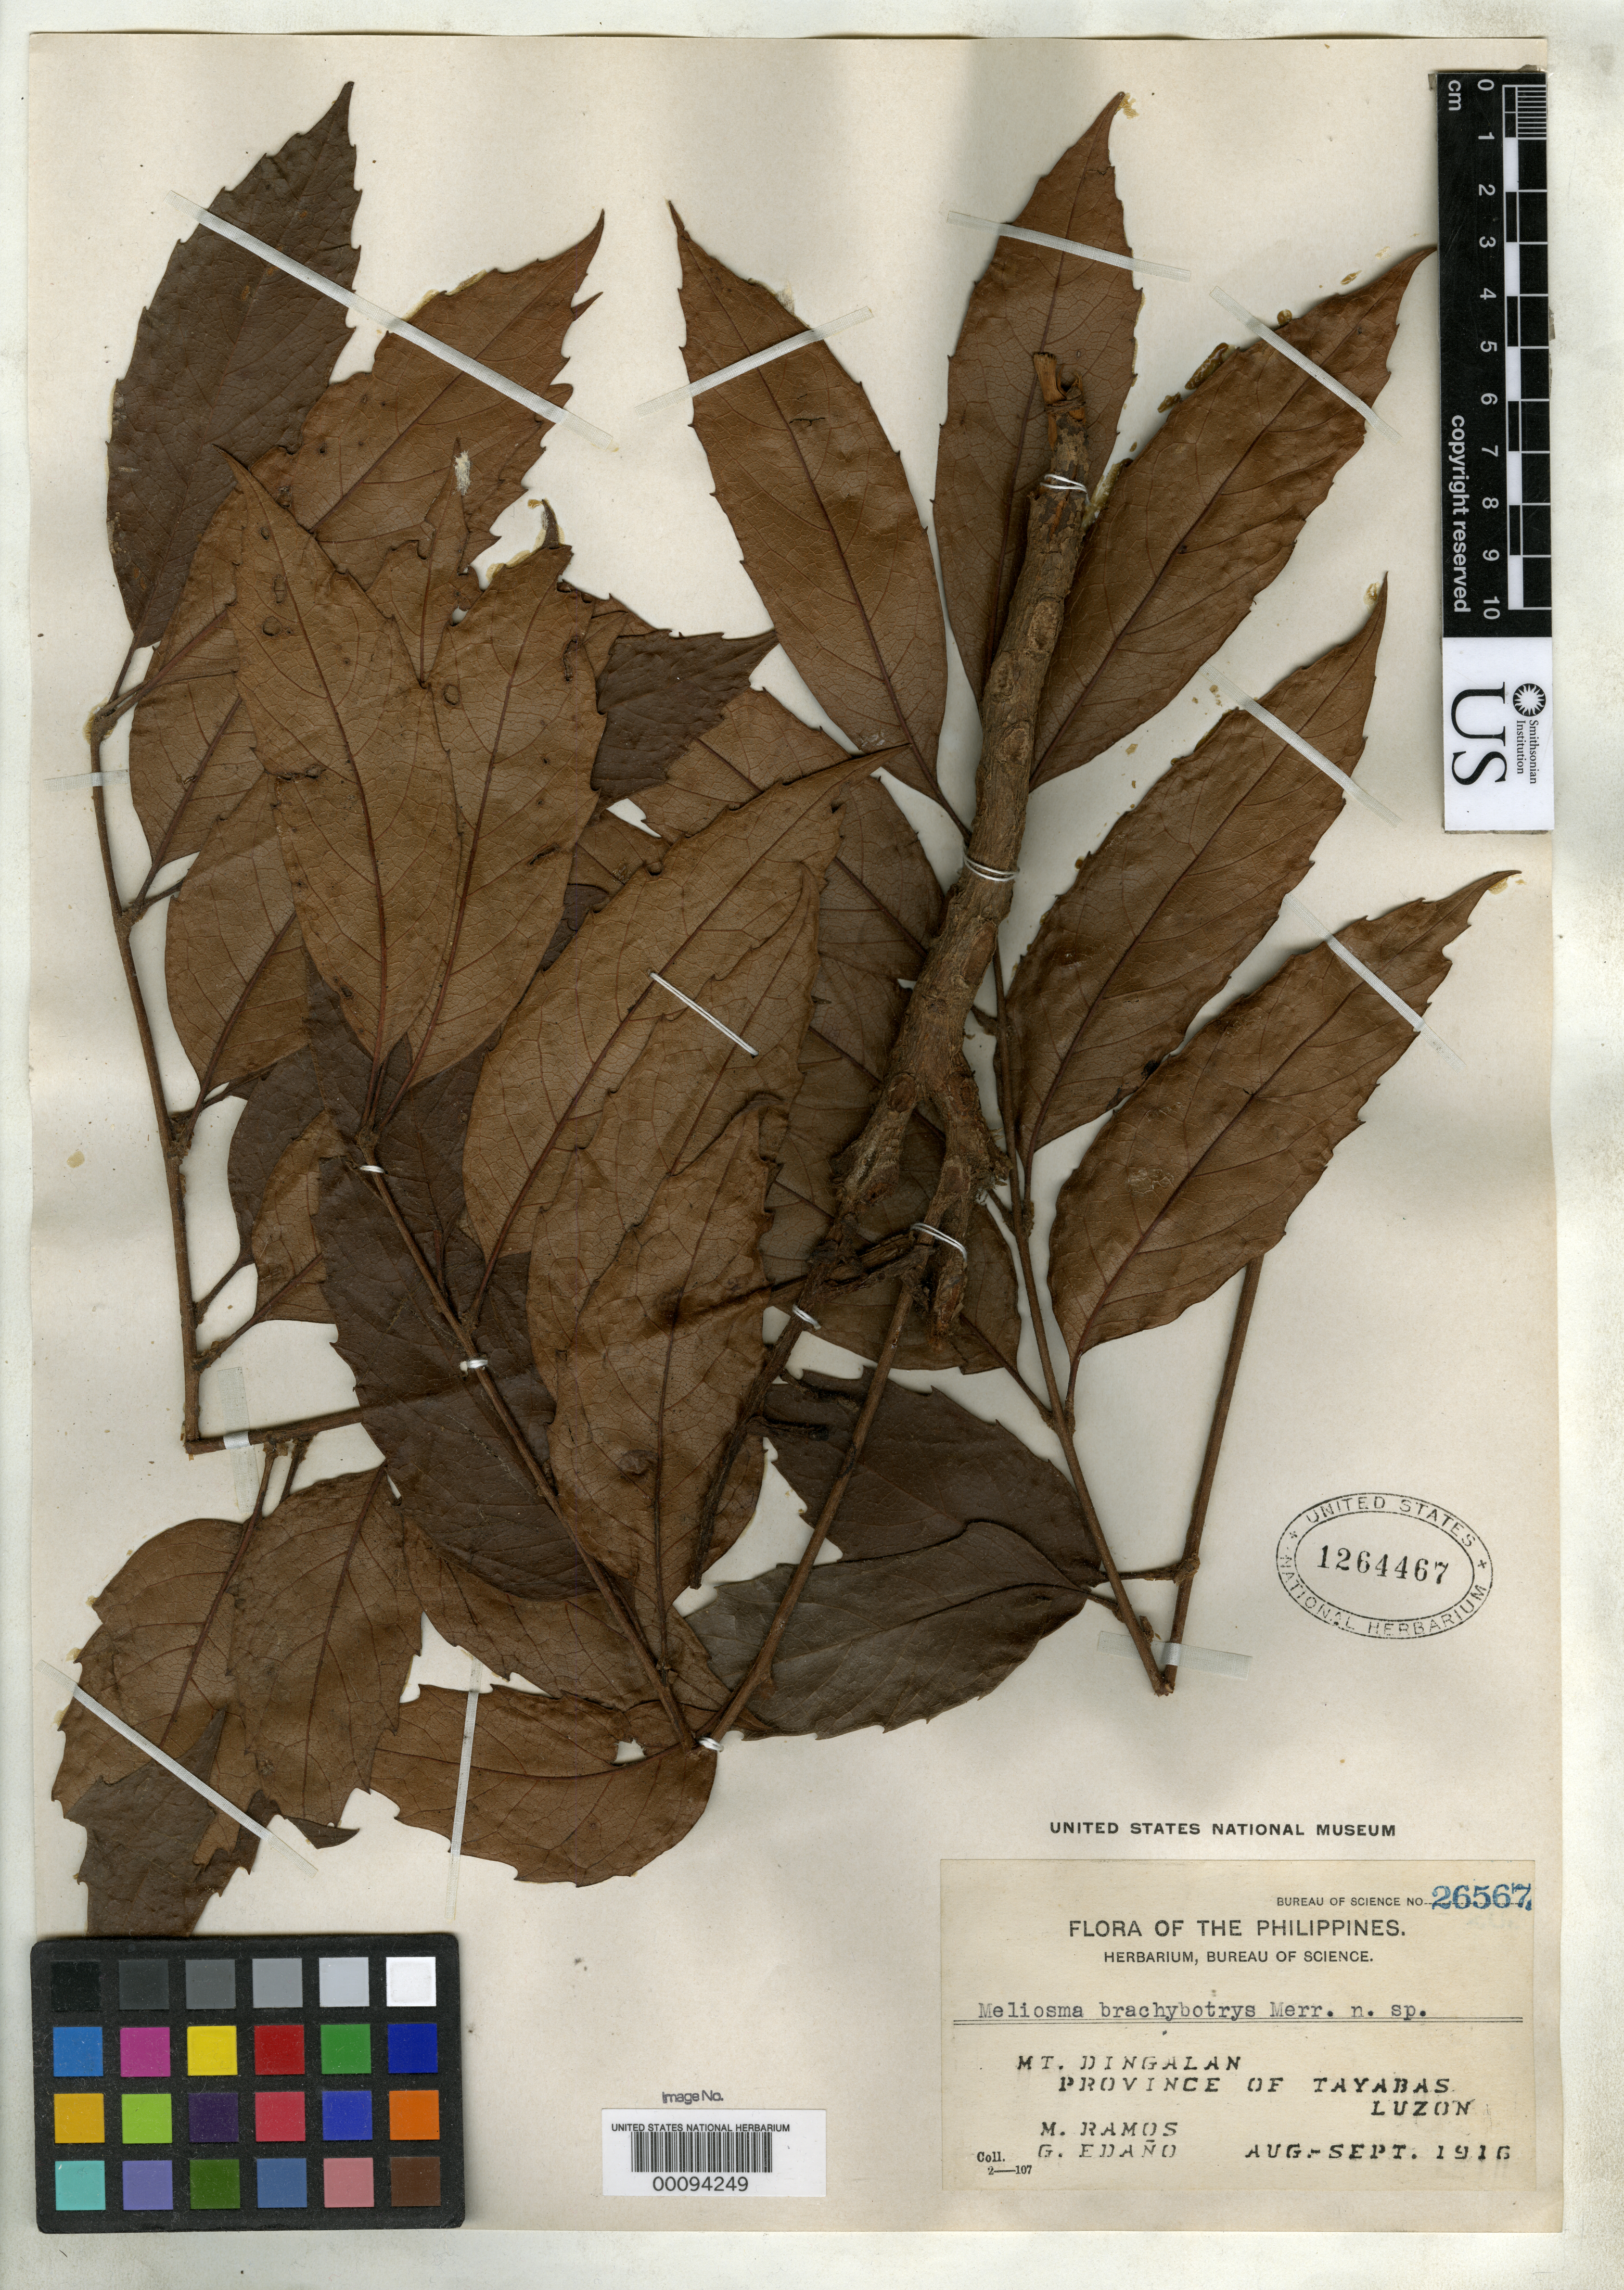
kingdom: Plantae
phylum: Tracheophyta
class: Magnoliopsida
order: Proteales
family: Sabiaceae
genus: Meliosma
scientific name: Meliosma brachybotrys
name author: Merr.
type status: Isotype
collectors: M. Ramos & G. E. Edaño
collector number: Bur. Sci. 26567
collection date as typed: Aug 1916 to -- Sep 1916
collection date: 1916-08/1916-09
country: Philippines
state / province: Calabarzon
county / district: Quezon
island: Luzon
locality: Mt. Dingalan. Tayabas.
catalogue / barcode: US 1264467